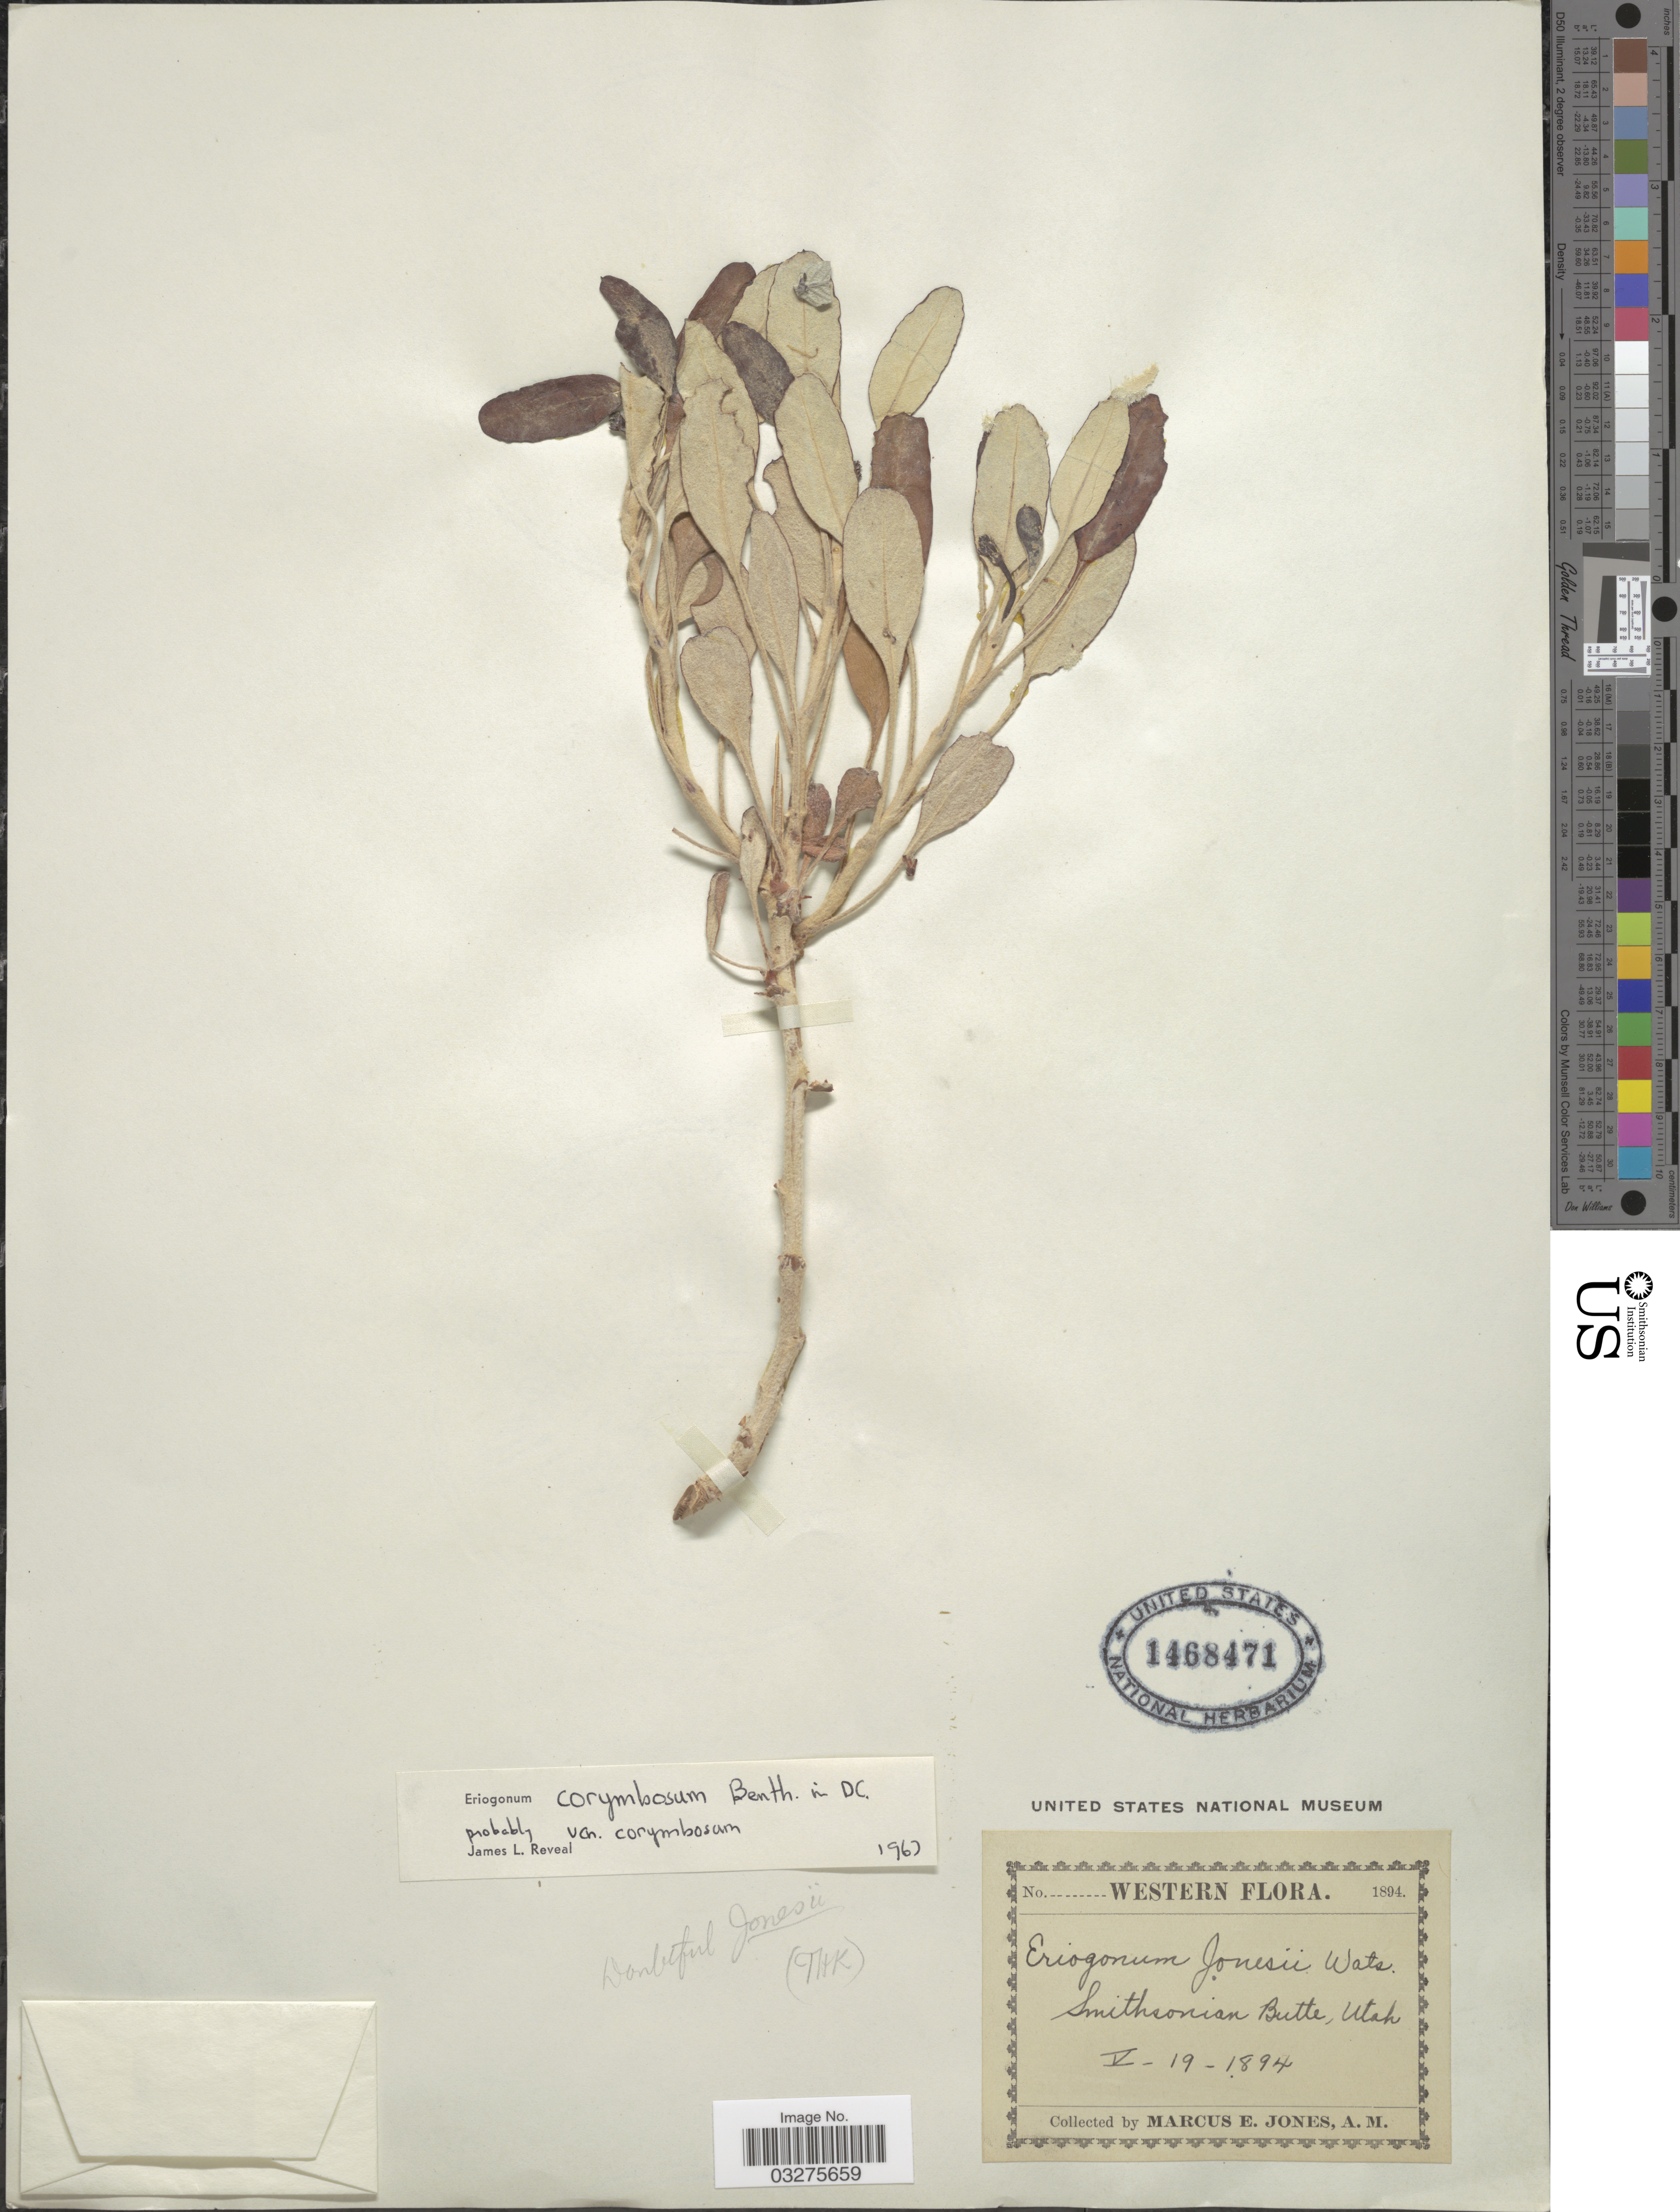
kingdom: Plantae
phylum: Tracheophyta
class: Magnoliopsida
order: Caryophyllales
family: Polygonaceae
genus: Eriogonum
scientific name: Eriogonum corymbosum var. corymbosum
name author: Benth.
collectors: M. E. Jones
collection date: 1894-05-19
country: United States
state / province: Utah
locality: Smithsonian Butte.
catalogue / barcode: US 1468471